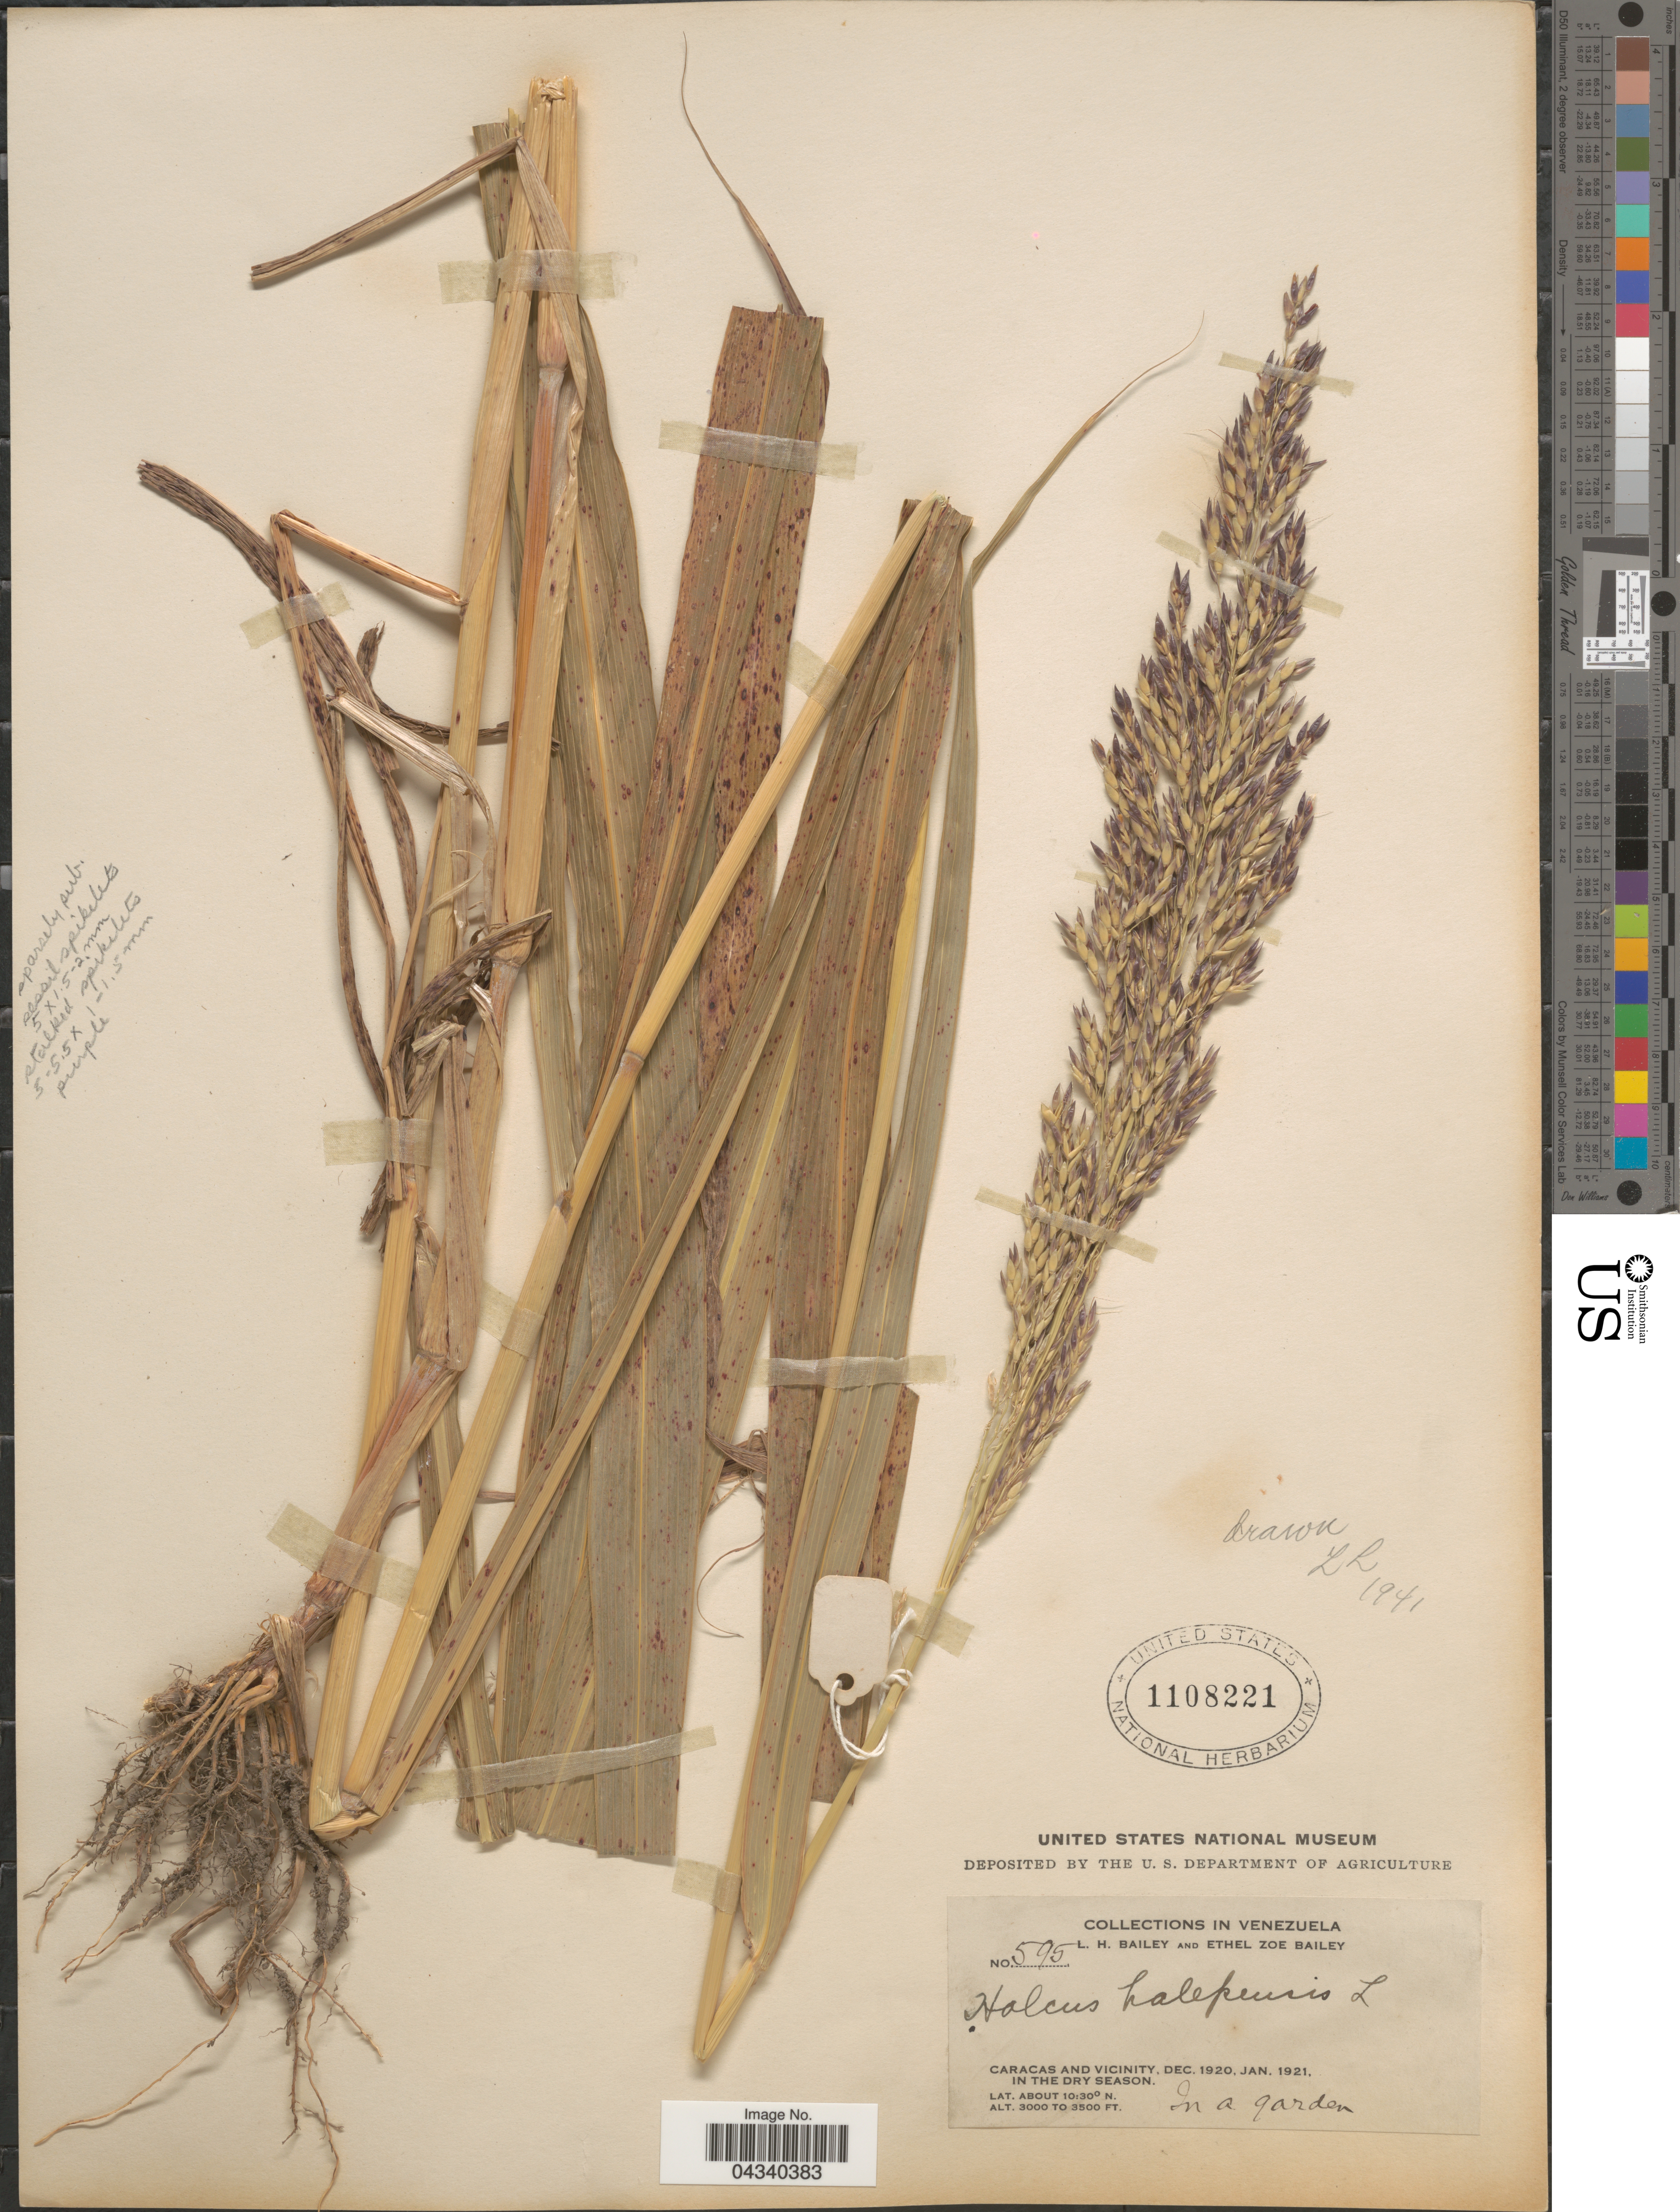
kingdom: Plantae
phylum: Tracheophyta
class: Liliopsida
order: Poales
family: Poaceae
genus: Sorghum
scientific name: Sorghum halepense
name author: (L.) Pers.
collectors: L. H. Bailey & E. Z. Bailey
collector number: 595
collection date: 1920-12/1921-01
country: Venezuela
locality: Caracas And Vicinity.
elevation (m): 914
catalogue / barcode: US 1108221